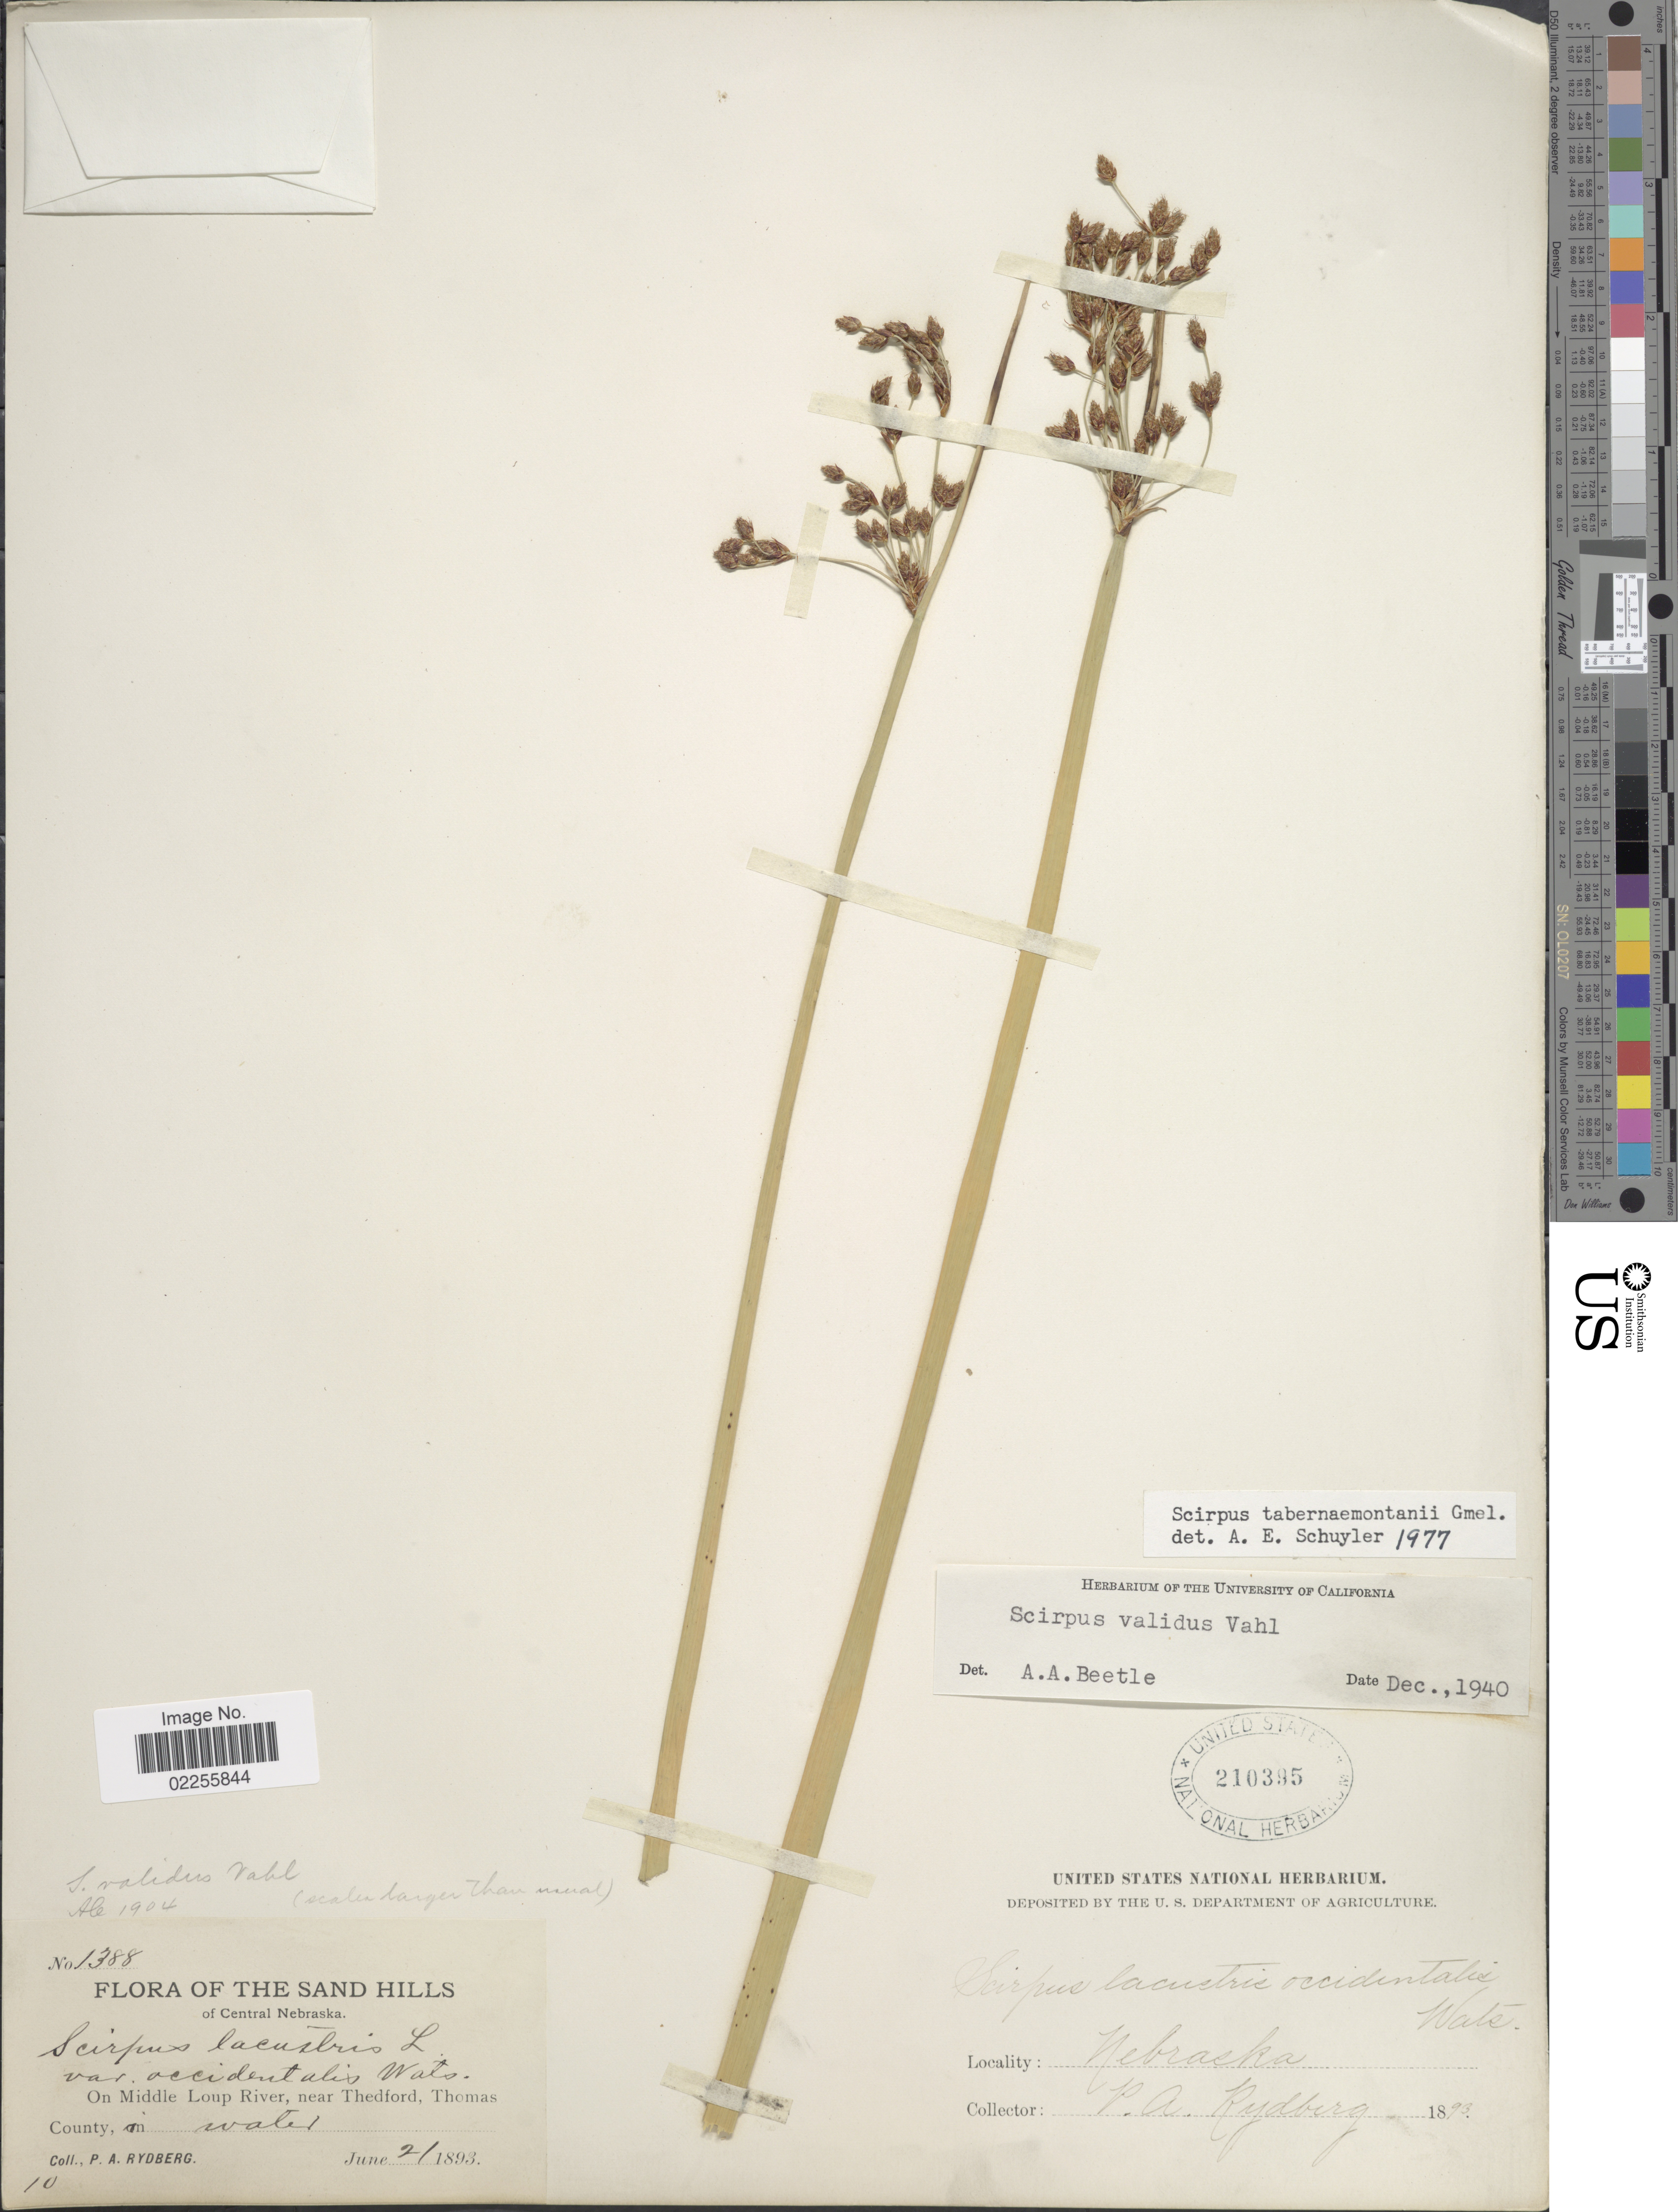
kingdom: Plantae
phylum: Tracheophyta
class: Liliopsida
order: Poales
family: Cyperaceae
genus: Schoenoplectus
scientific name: Schoenoplectus tabernaemontani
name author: (C.C. Gmel.) Palla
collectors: P. A. Rydberg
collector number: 1388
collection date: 1893-06-21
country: United States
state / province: Nebraska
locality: The Sand Hills of Central Nebraska, on Middle Loup River, near Thedford, Thomas County, in water.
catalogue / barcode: US 210395